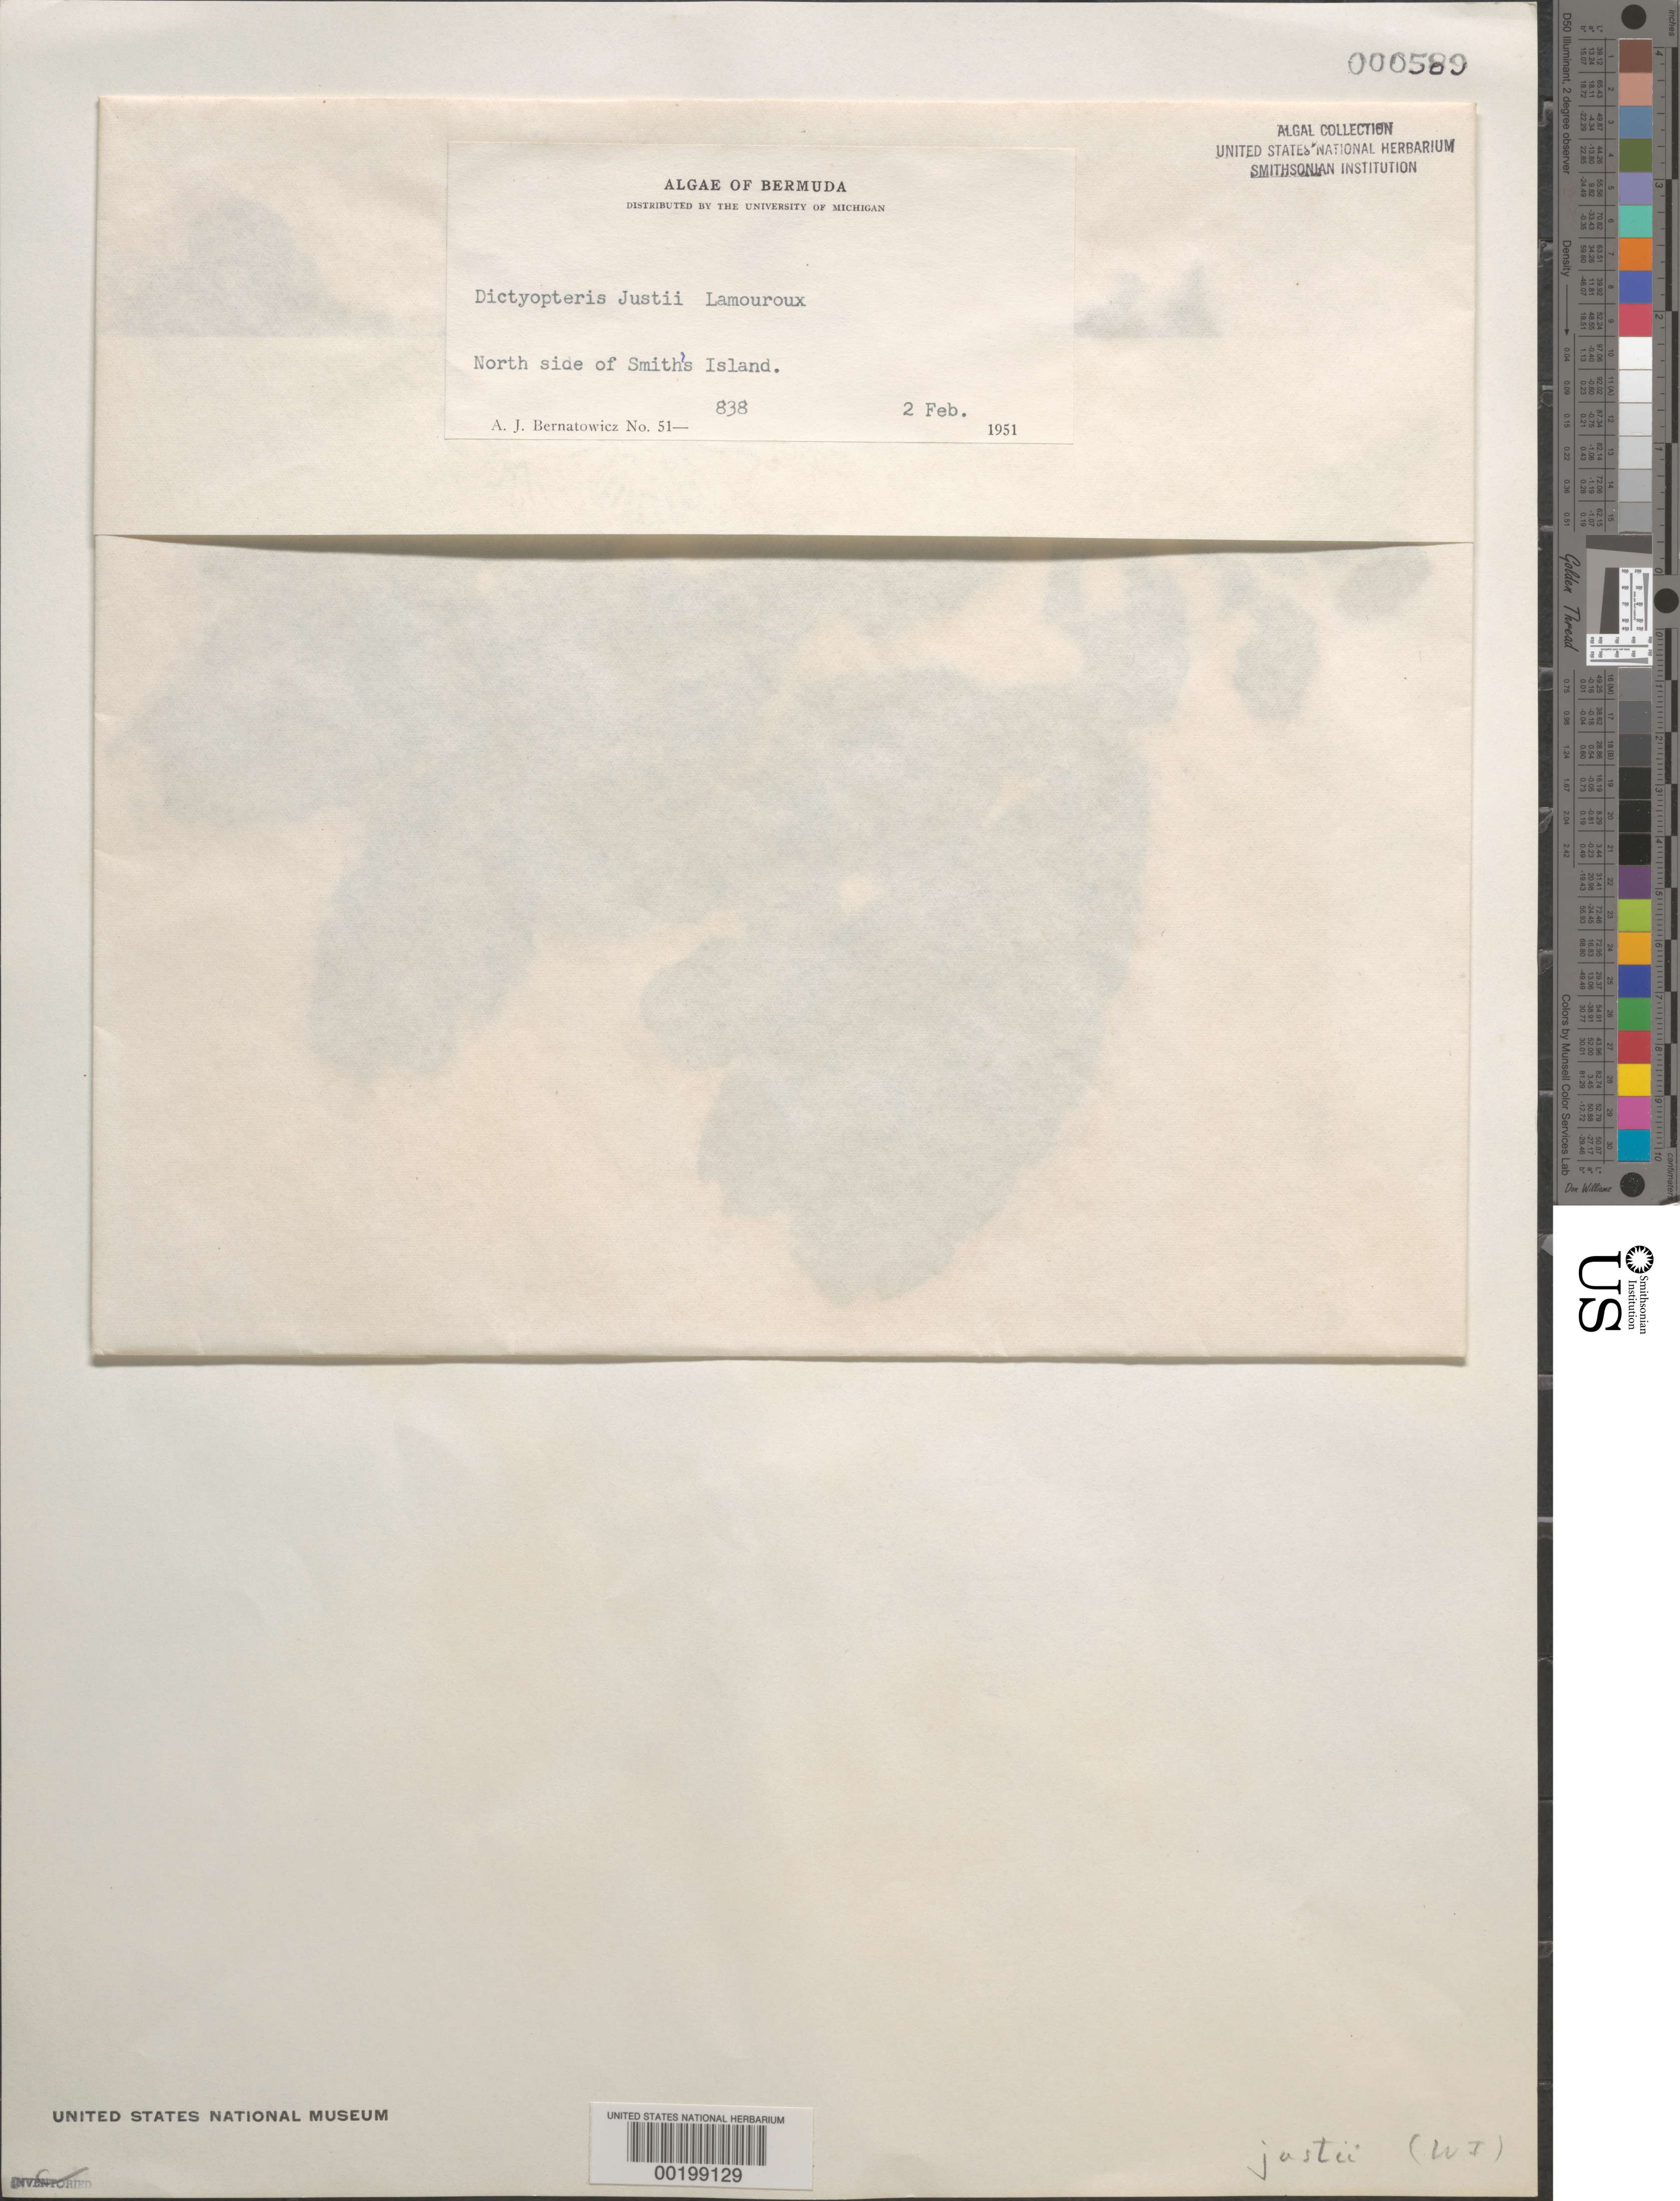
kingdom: Chromista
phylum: Ochrophyta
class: Phaeophyceae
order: Dictyotales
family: Dictyotaceae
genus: Dictyopteris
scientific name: Dictyopteris justii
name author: J.V.Lamouroux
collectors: A. Bernatowicz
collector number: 51-838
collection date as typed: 02 Feb 1951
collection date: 1951-02-02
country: Bermuda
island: Smith's Island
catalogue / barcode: US 589